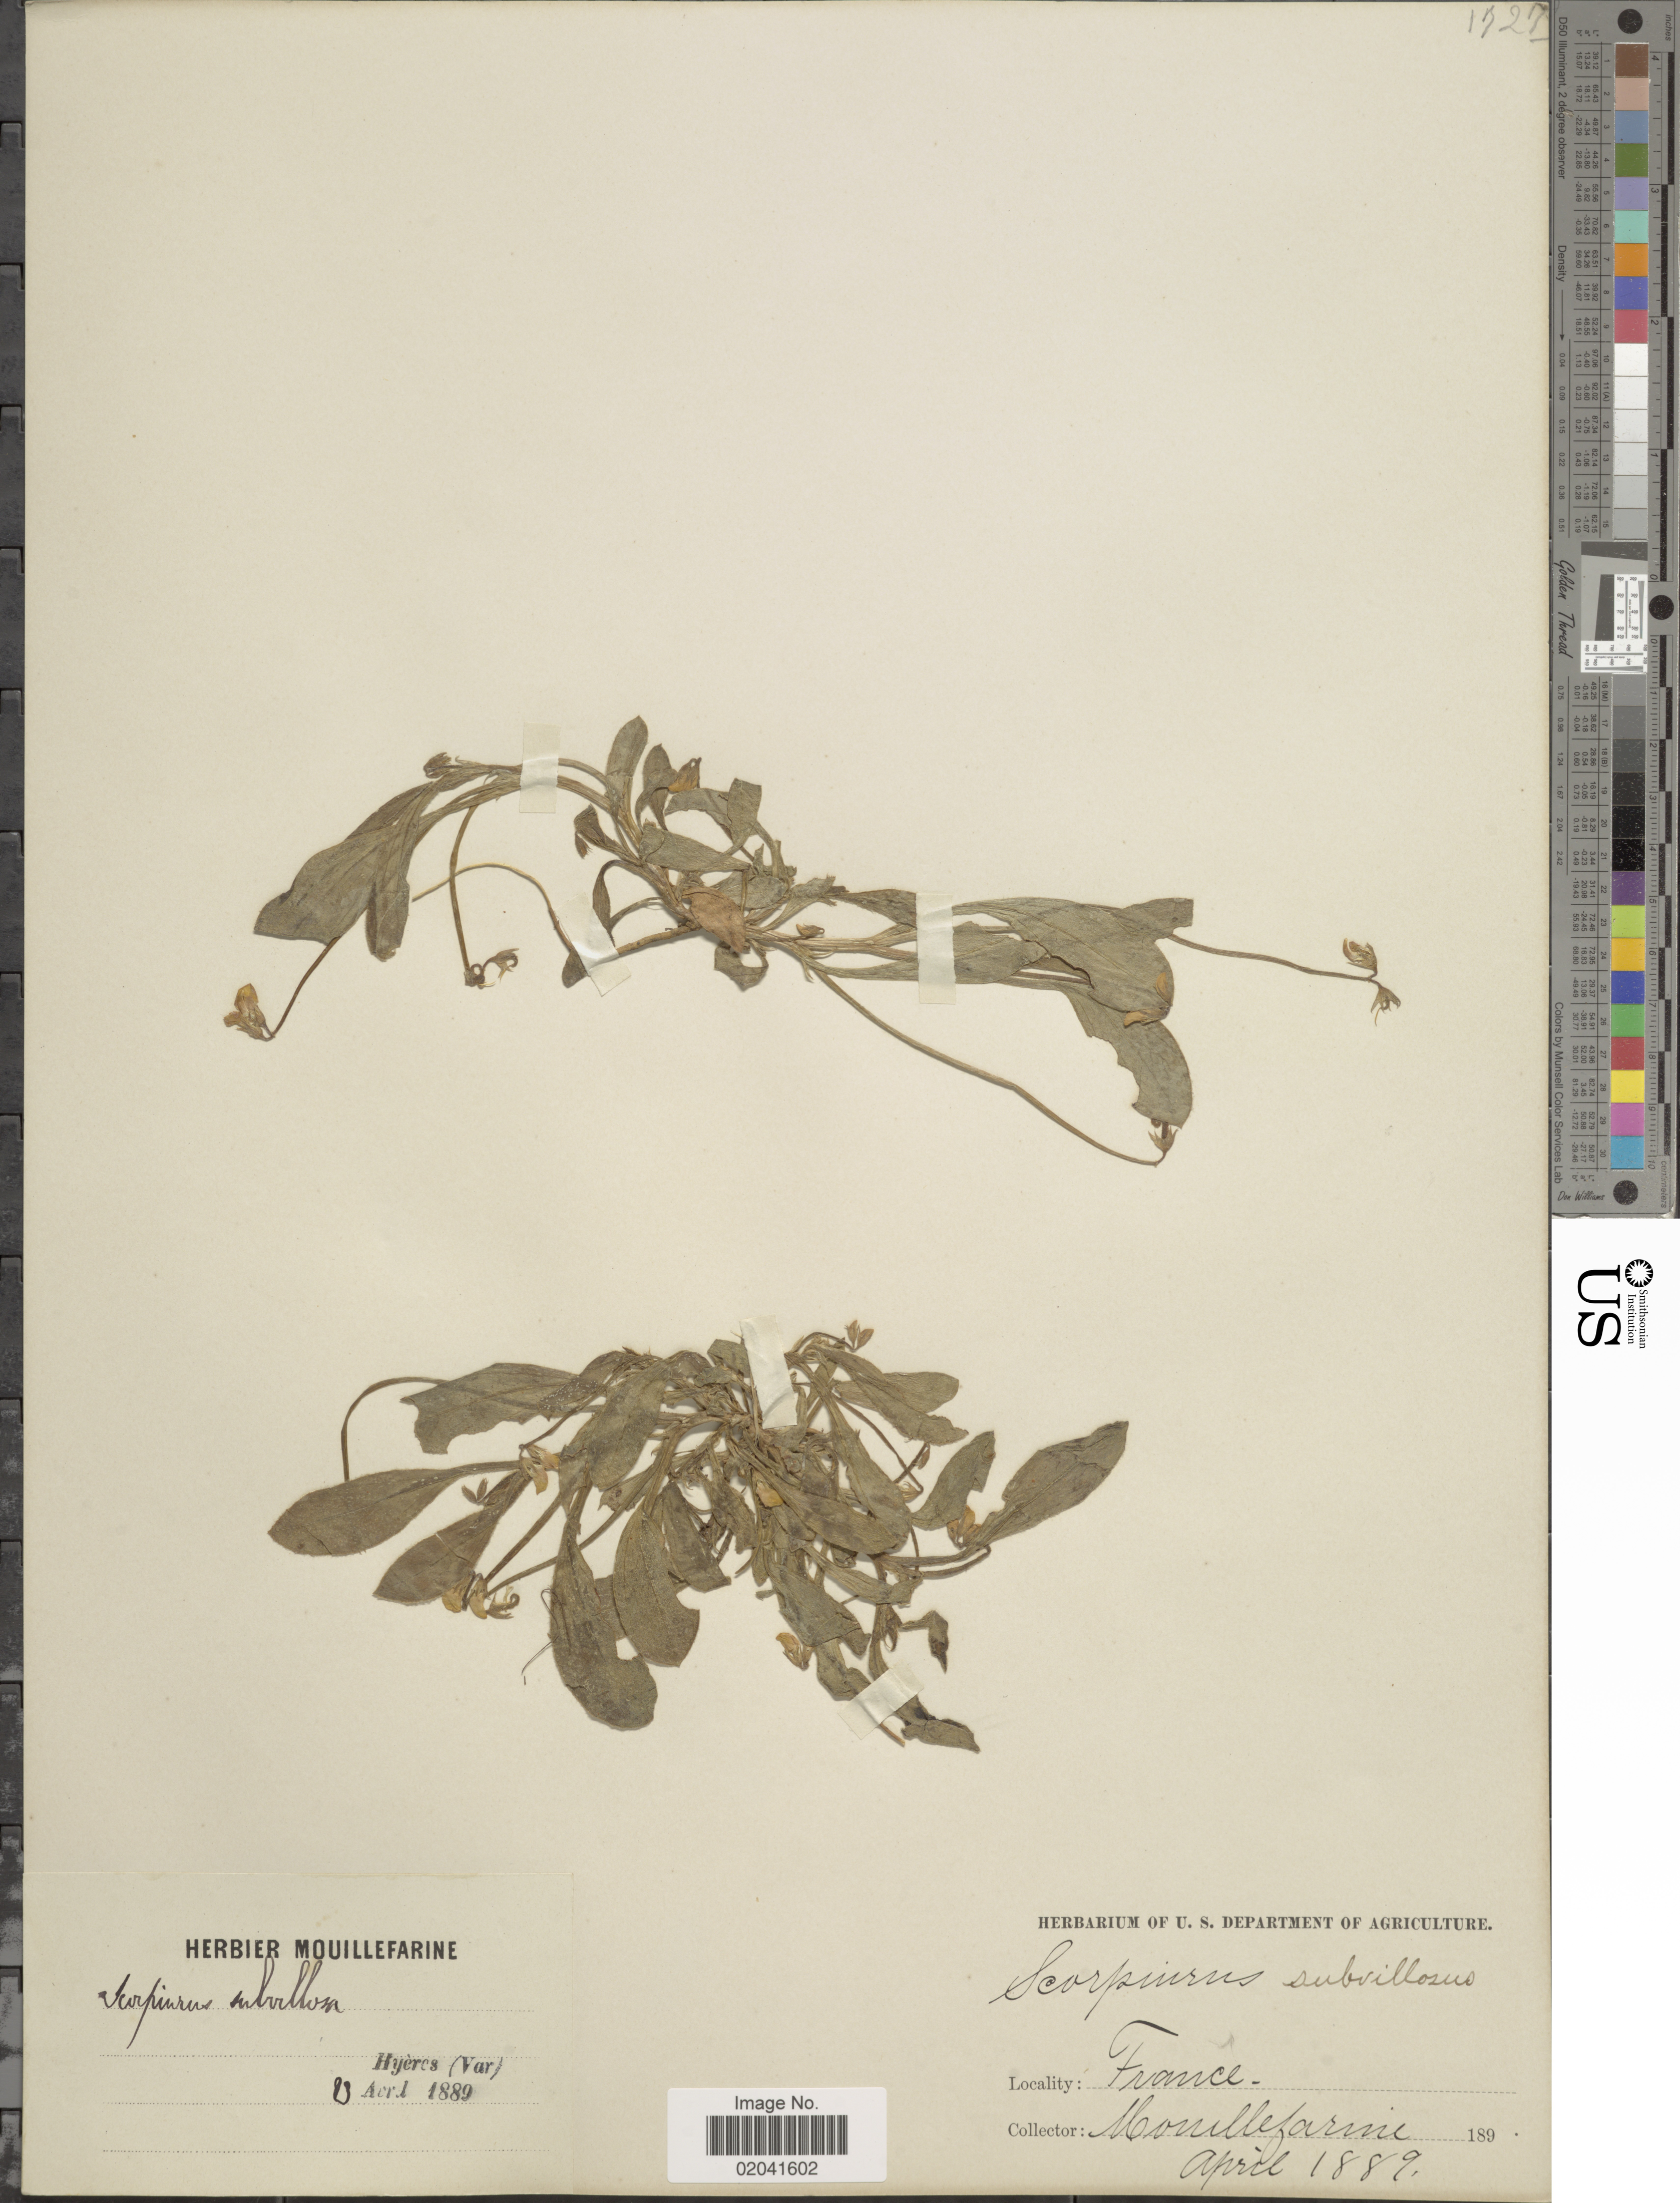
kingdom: Plantae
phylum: Tracheophyta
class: Magnoliopsida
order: Fabales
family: Fabaceae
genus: Scorpiurus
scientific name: Scorpiurus subvillosa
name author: L.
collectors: A. Mouillefarine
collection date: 1889-04-23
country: France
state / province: Provence-Alpes-Côte d'Azur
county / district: Var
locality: France. Hyeres (Var).